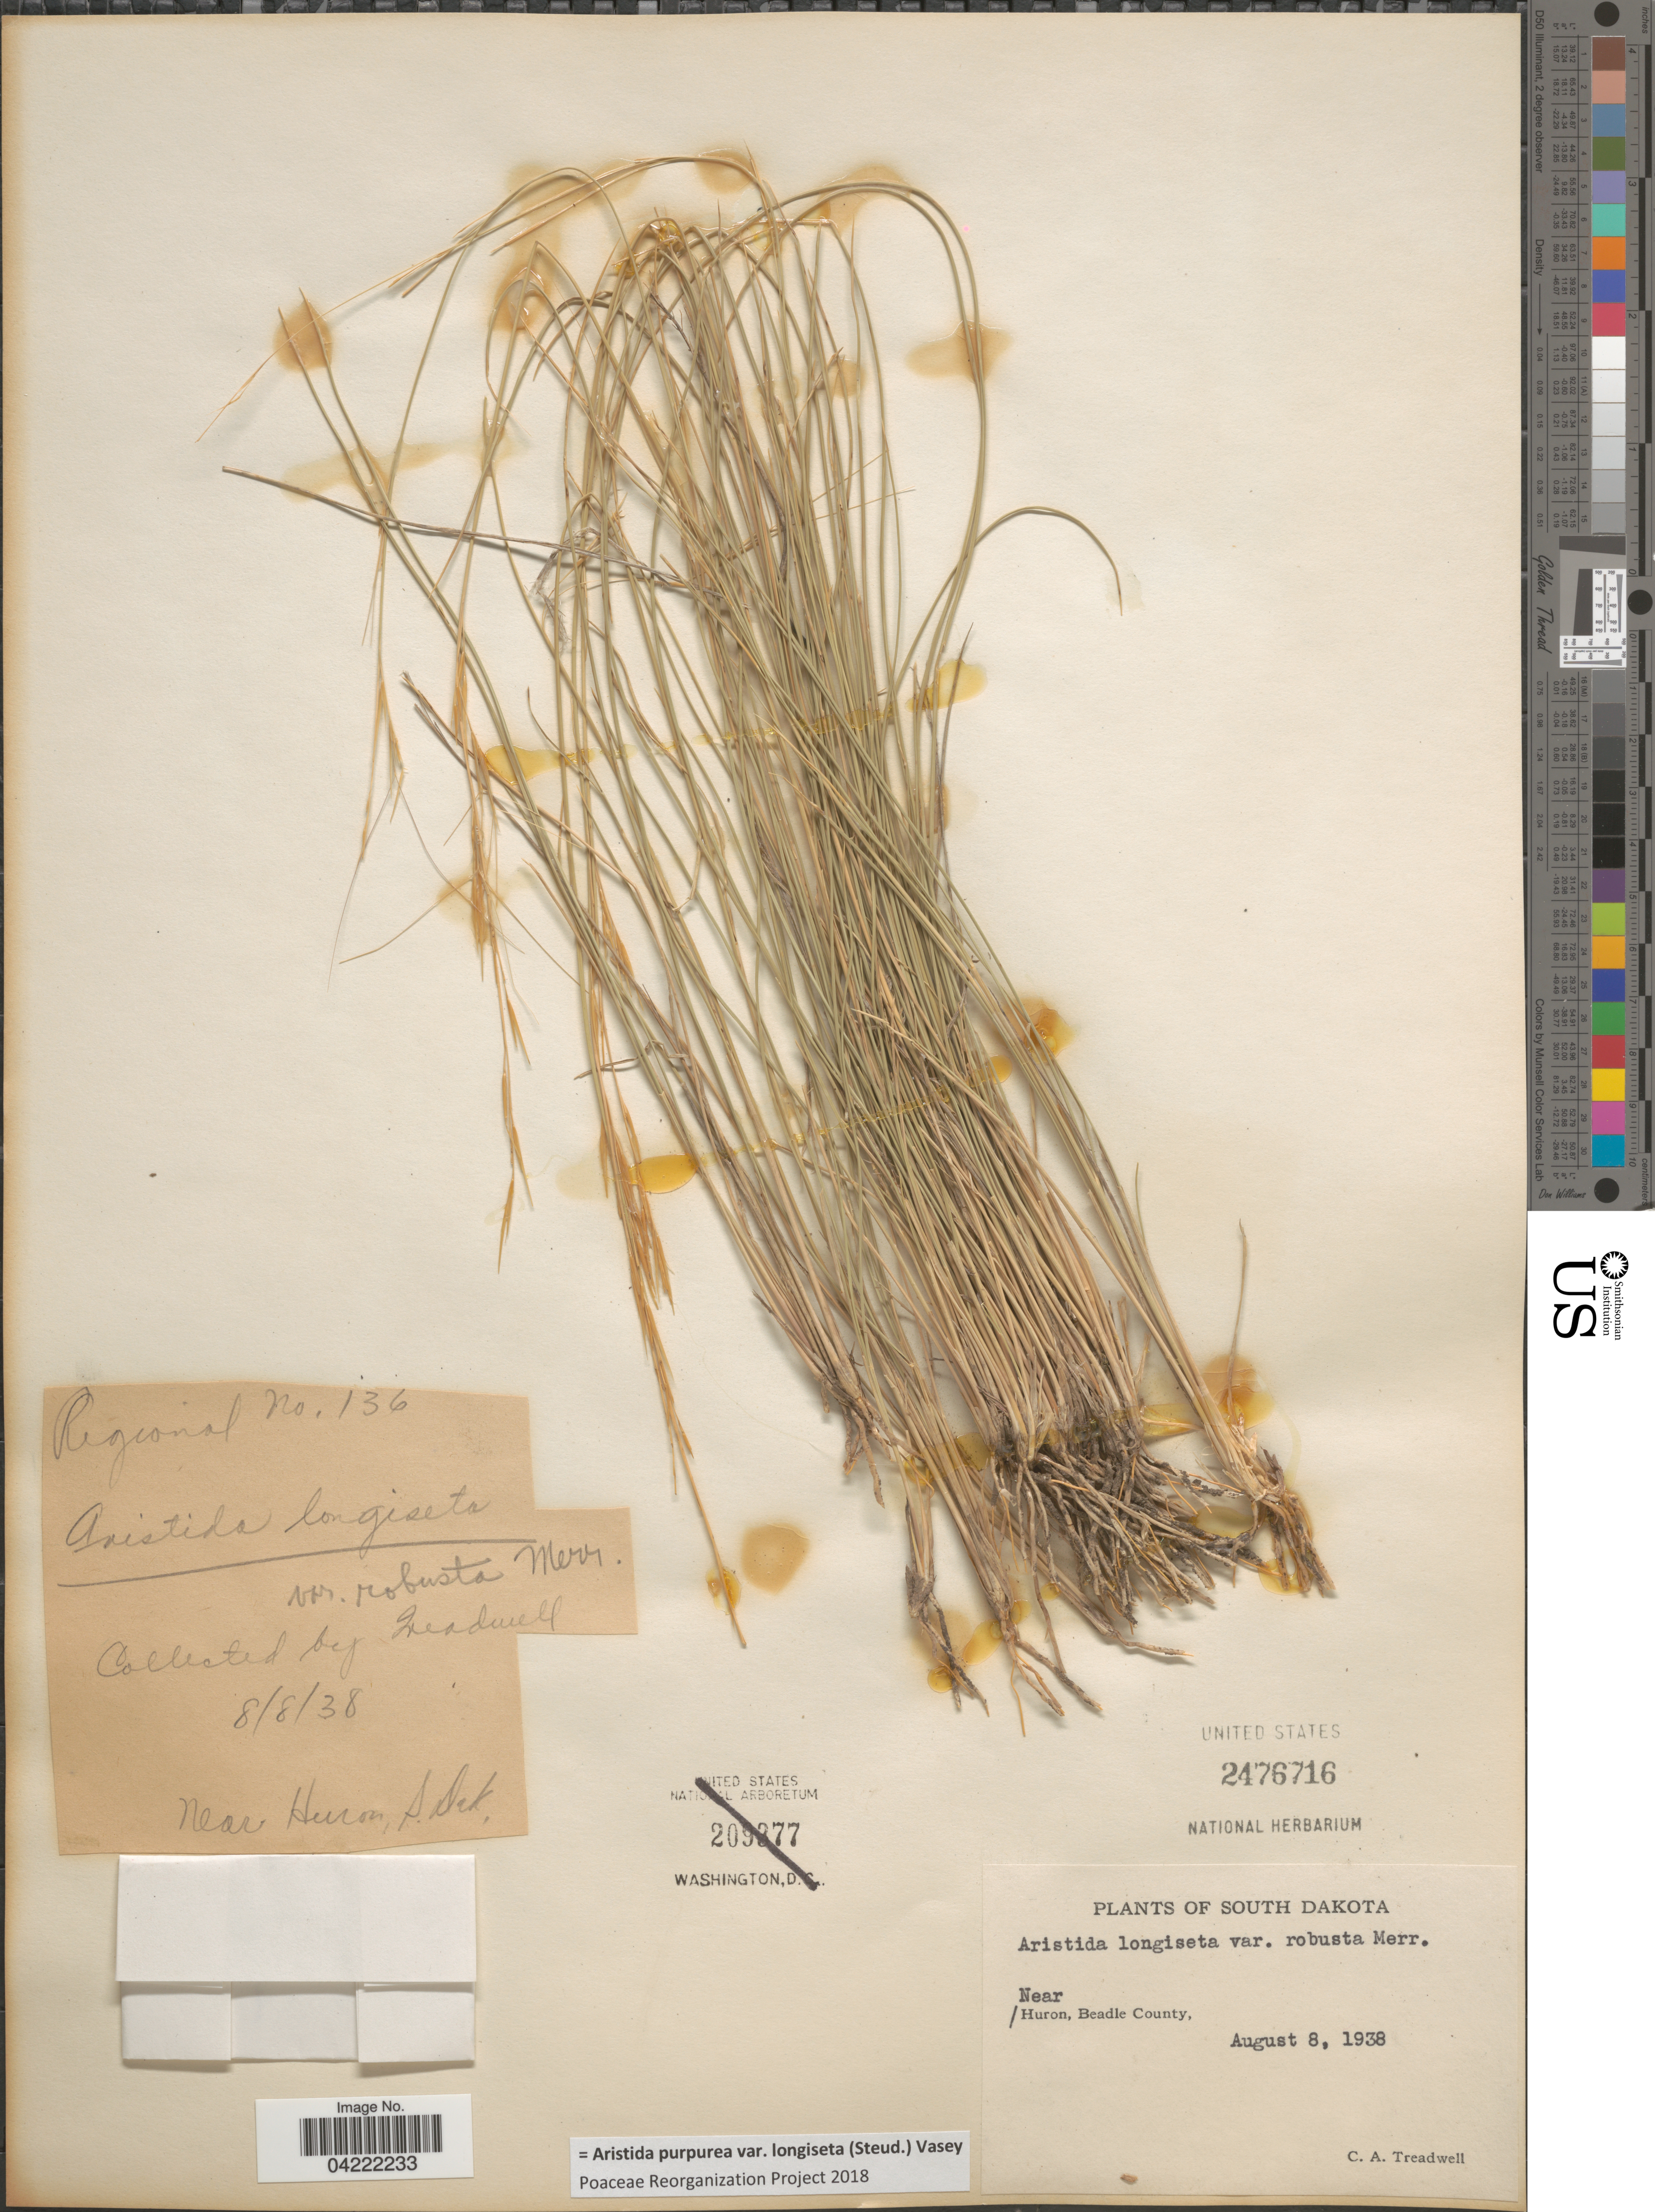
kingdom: Plantae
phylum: Tracheophyta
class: Liliopsida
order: Poales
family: Poaceae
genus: Aristida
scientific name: Aristida purpurea var. longiseta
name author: (Steud.) Vasey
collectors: C. Treadwell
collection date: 1938-08-08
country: United States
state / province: South Dakota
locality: Near Huron, Beadle County.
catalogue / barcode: US 2476716